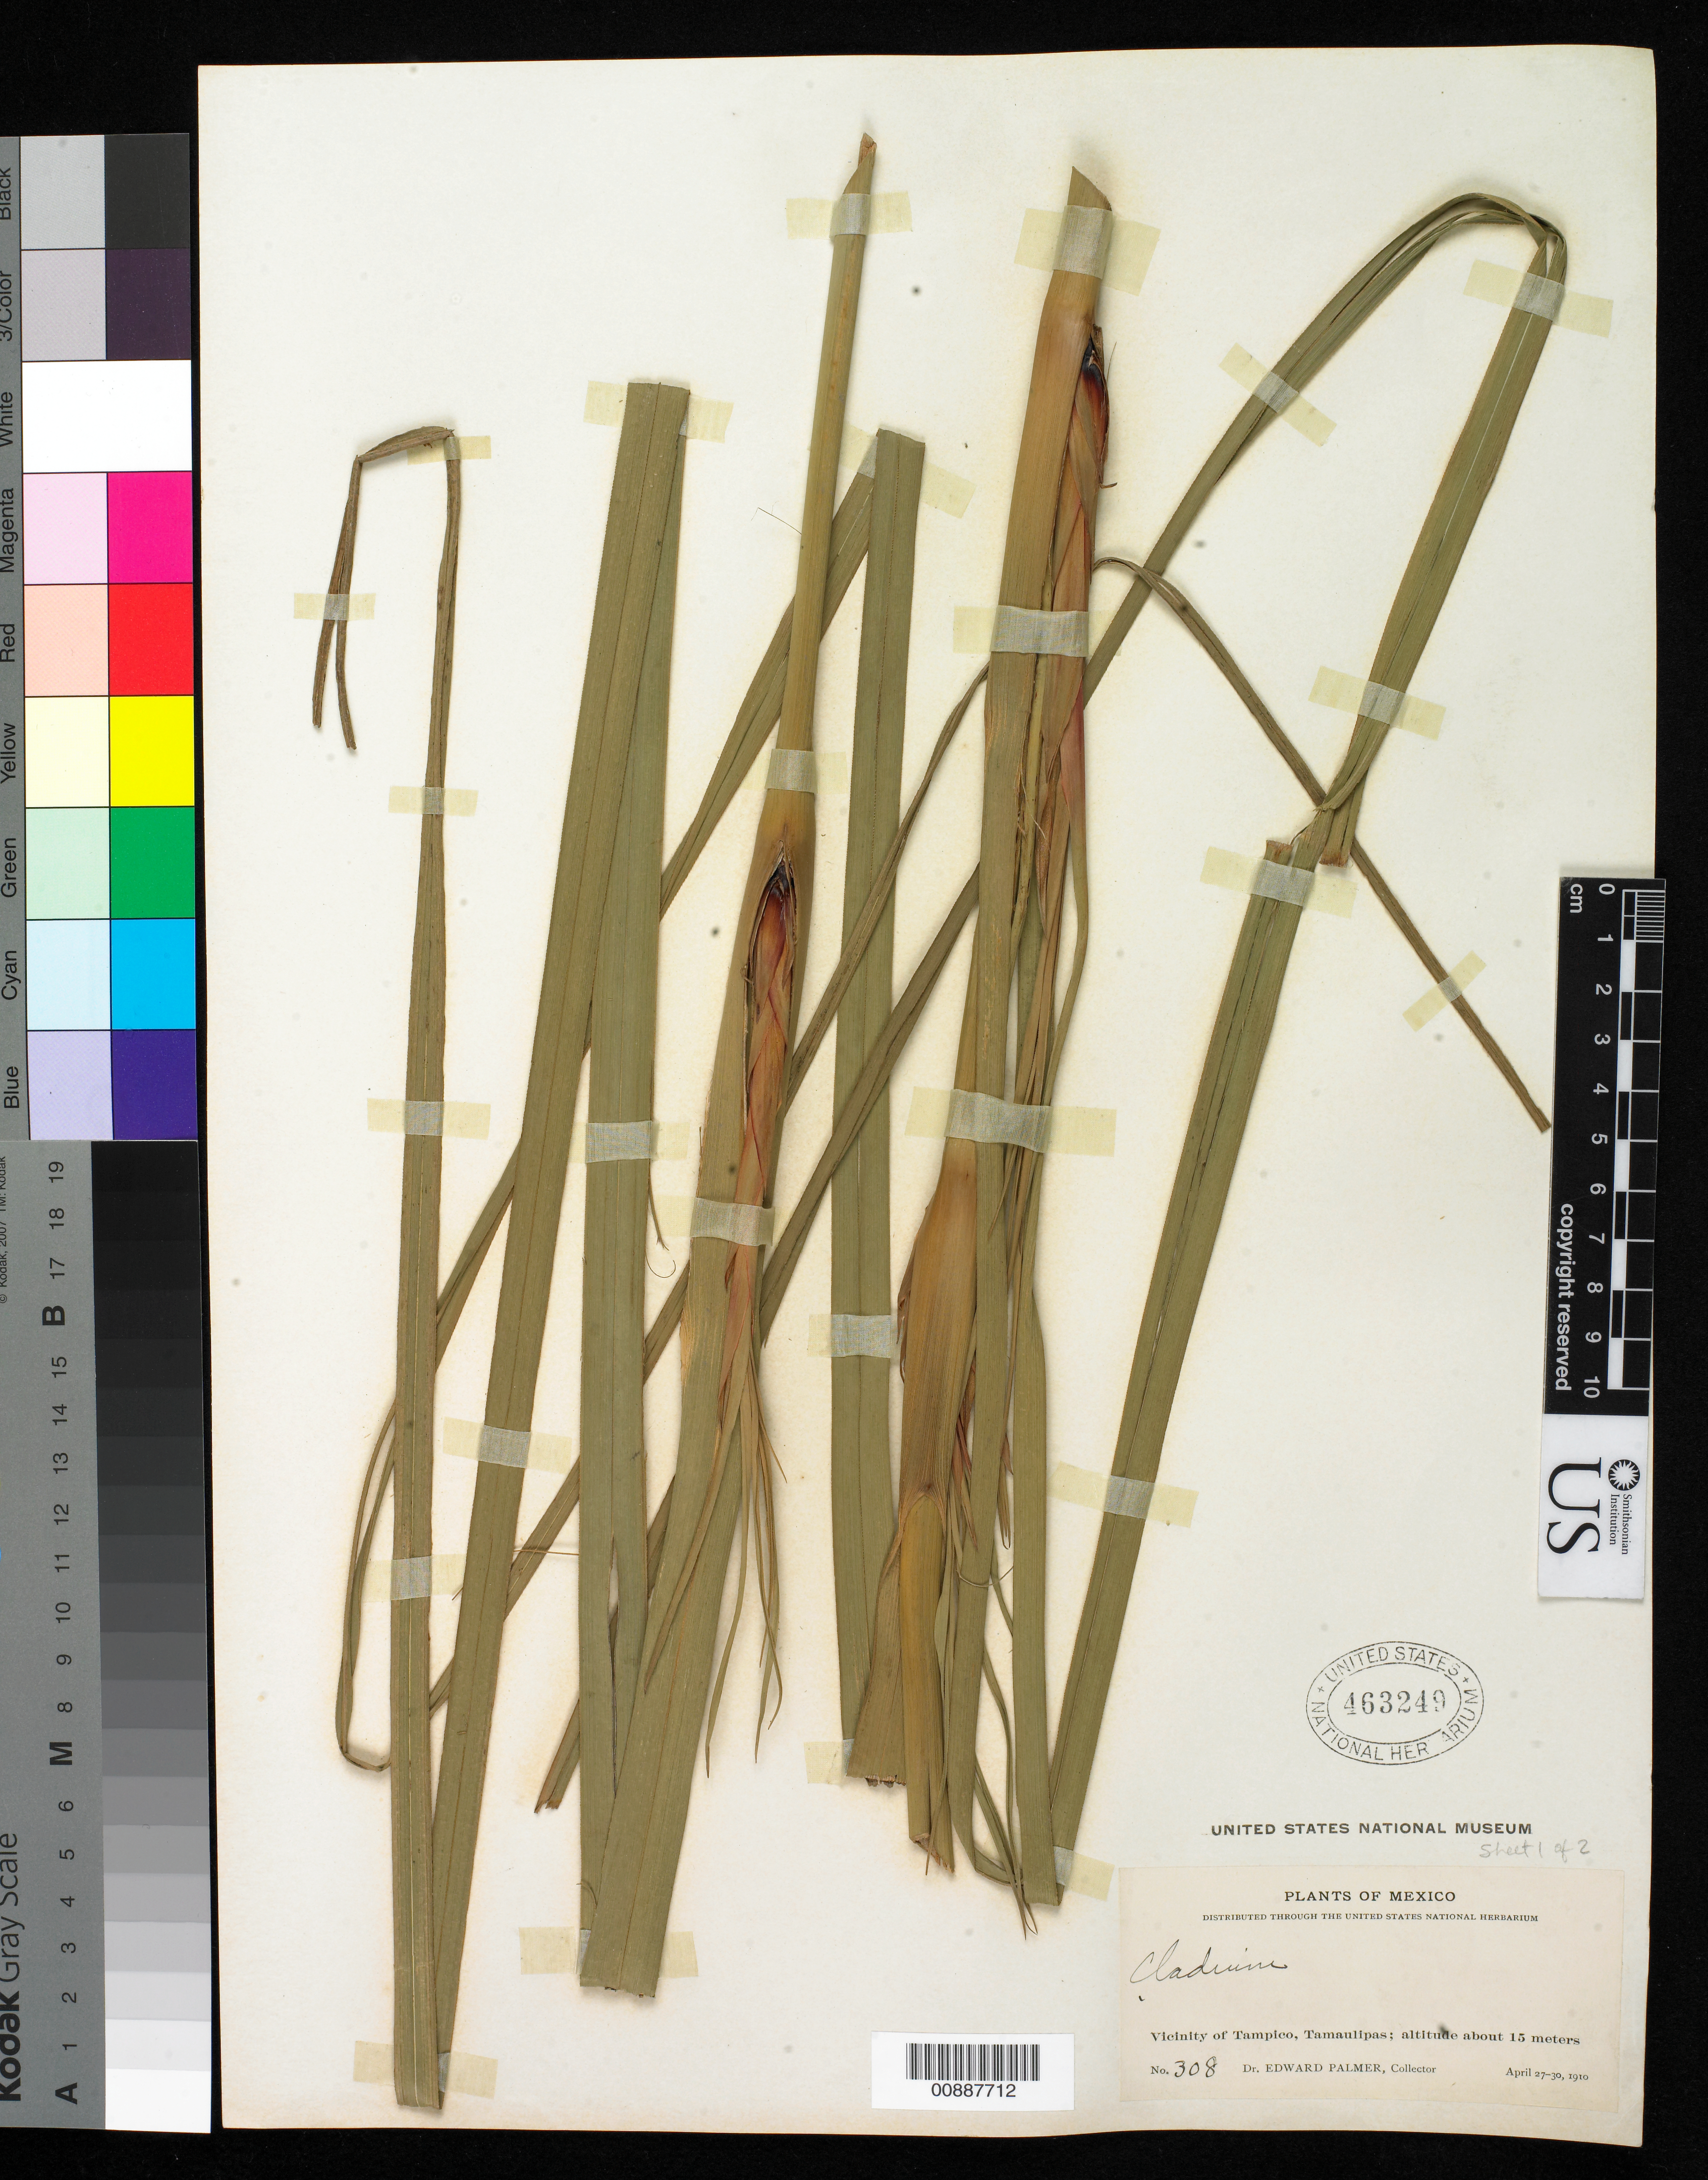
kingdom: Plantae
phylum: Tracheophyta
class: Liliopsida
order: Poales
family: Cyperaceae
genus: Cladium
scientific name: Cladium jamaicense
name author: Crantz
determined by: Strong, Mark T., (BOT), Smithsonian Institution - National Museum of Natural History (UNITED STATES)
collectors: E. Palmer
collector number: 308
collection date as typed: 27 Apr 1910 to 30 Apr 1910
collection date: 1910-04-27/1910-04-30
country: Mexico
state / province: Tamaulipas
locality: Vicinity of Tampico, Tamaulipas.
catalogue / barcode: US 463249